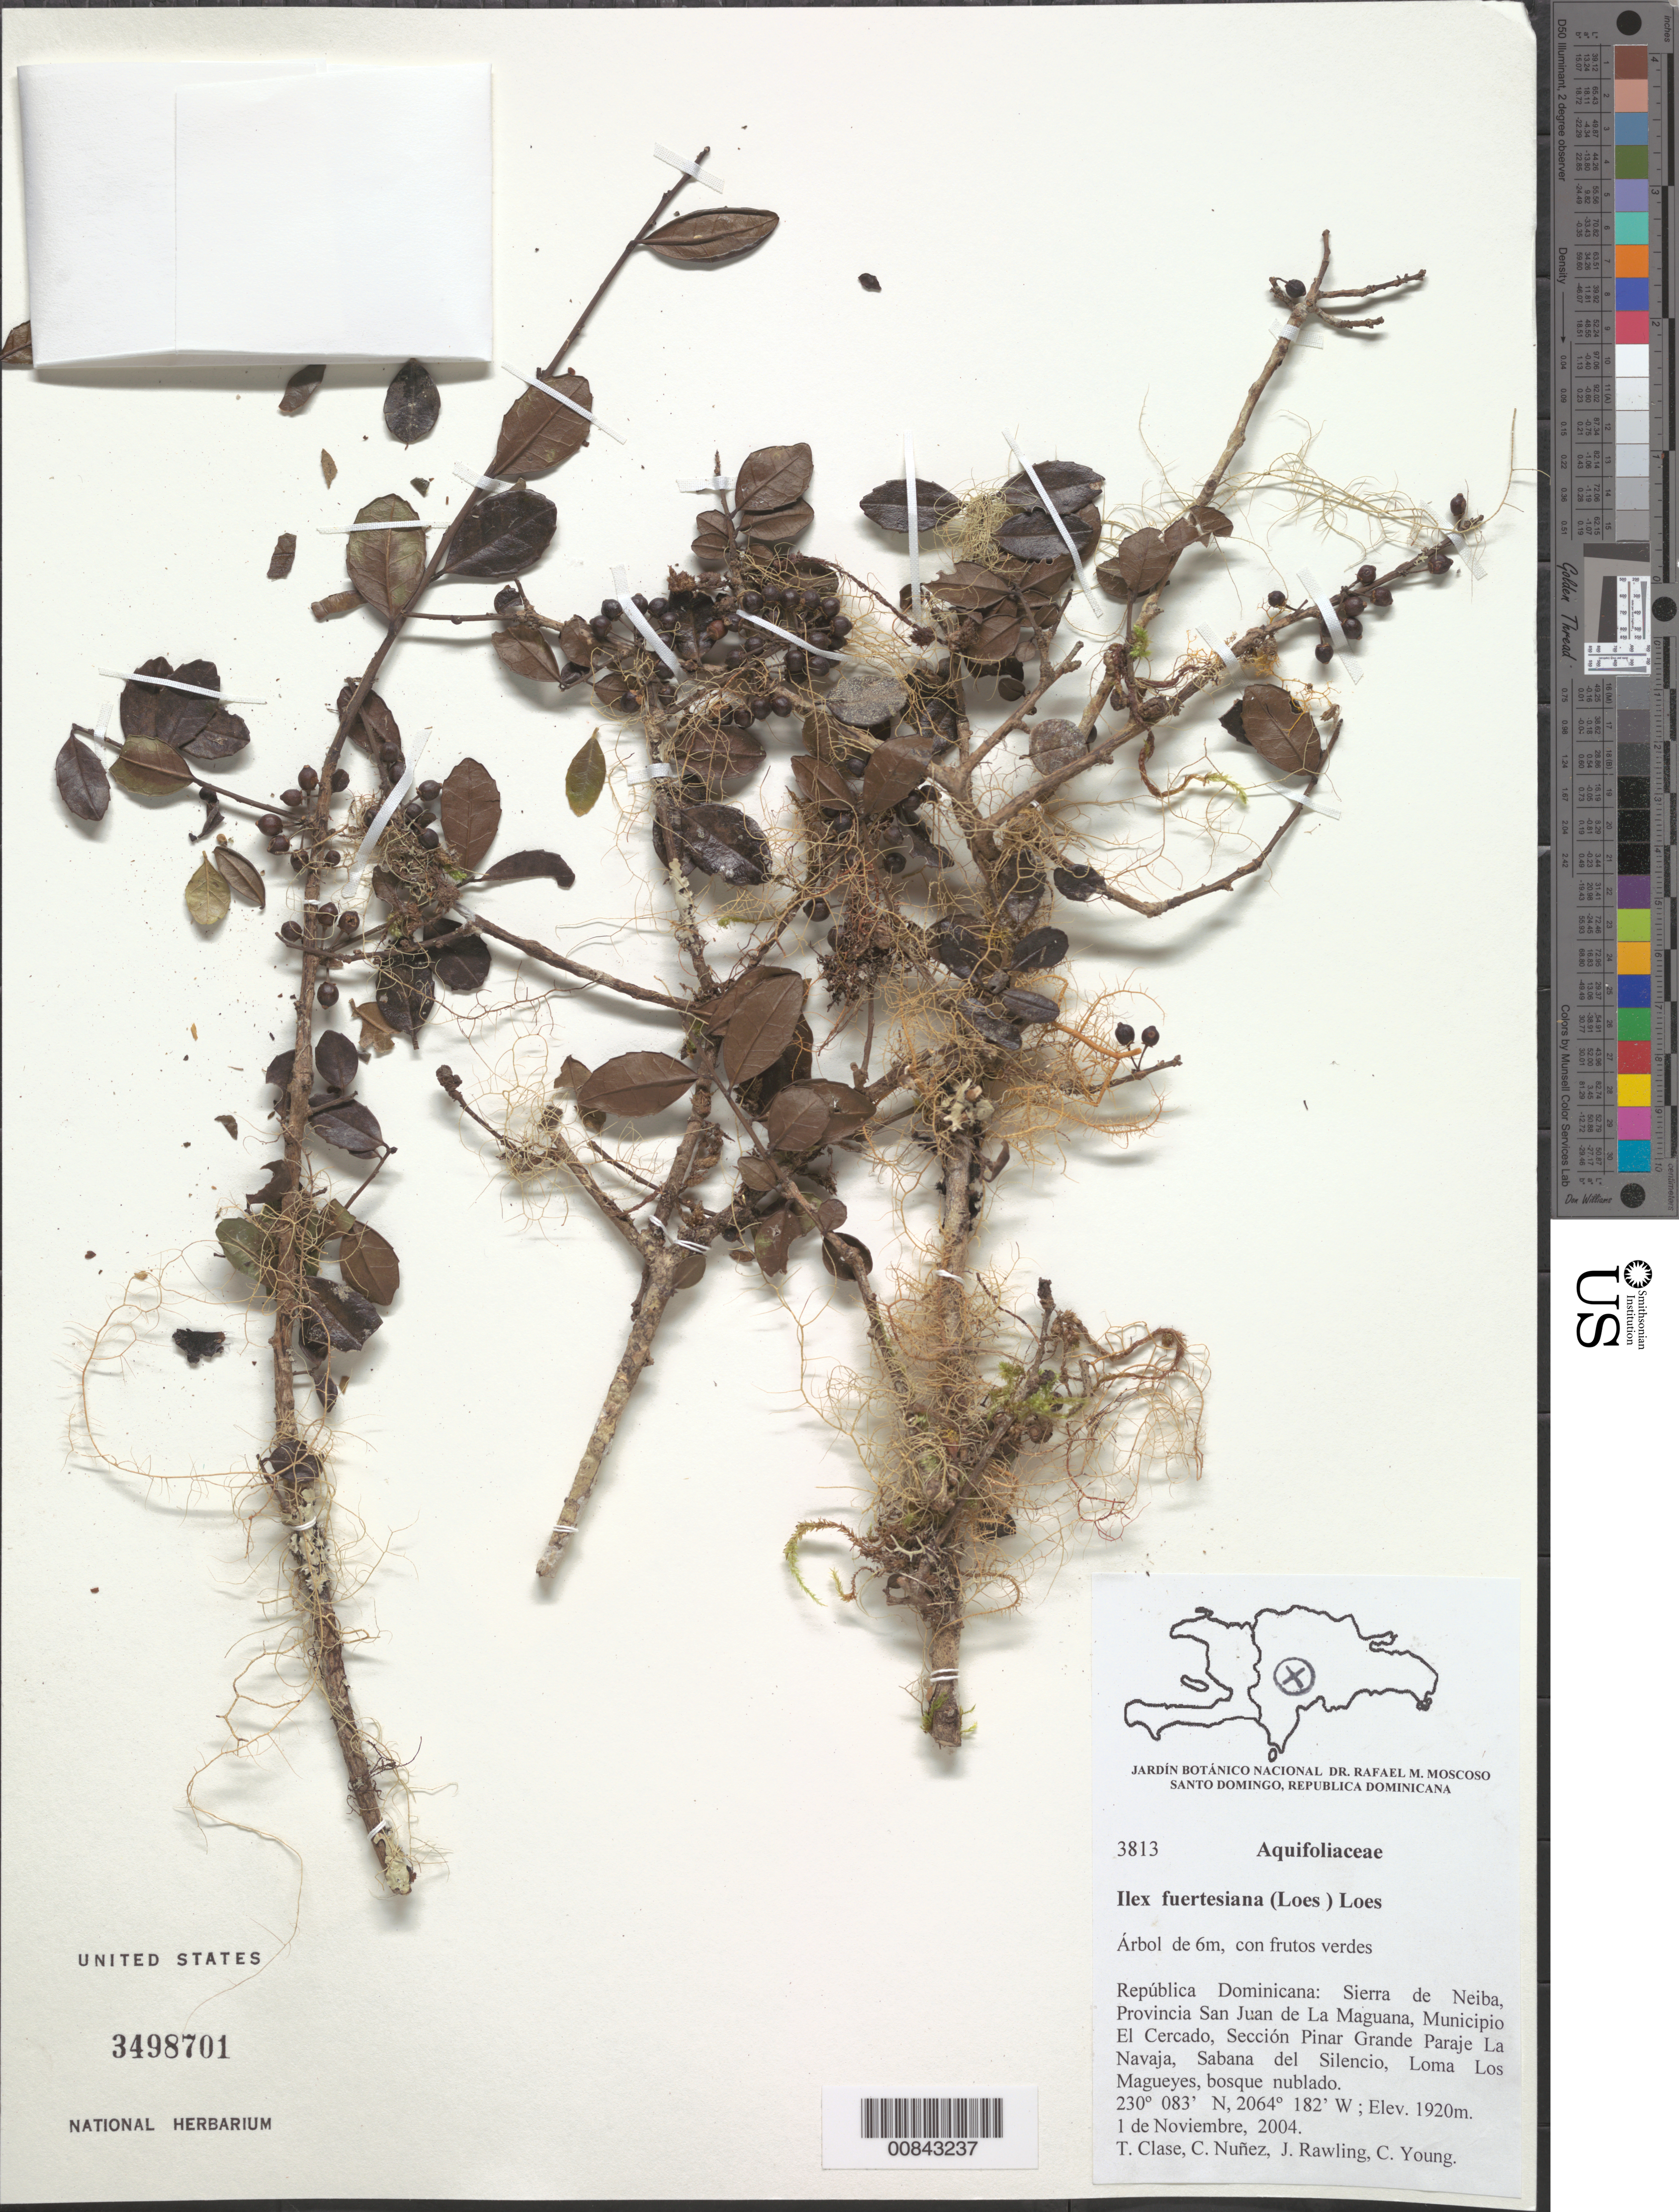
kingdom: Plantae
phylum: Tracheophyta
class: Magnoliopsida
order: Aquifoliales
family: Aquifoliaceae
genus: Ilex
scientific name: Ilex fuertesiana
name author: (Loes.) Loes.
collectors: T. Clase, C. Nunez, J. Rawling & C. Young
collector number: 3813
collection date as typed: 01 Nov 2004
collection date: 2004-11-01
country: Dominican Republic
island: Hispaniola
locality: Sierra de Neiba, Prov. San Juan de La Maguana, Mun. El Cercado, Sección Pinar Grande Paraje La Navaja, Sabana del Silencio, Loma Los Magueyes.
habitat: Bosque nublado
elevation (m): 1920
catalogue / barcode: US 3498701